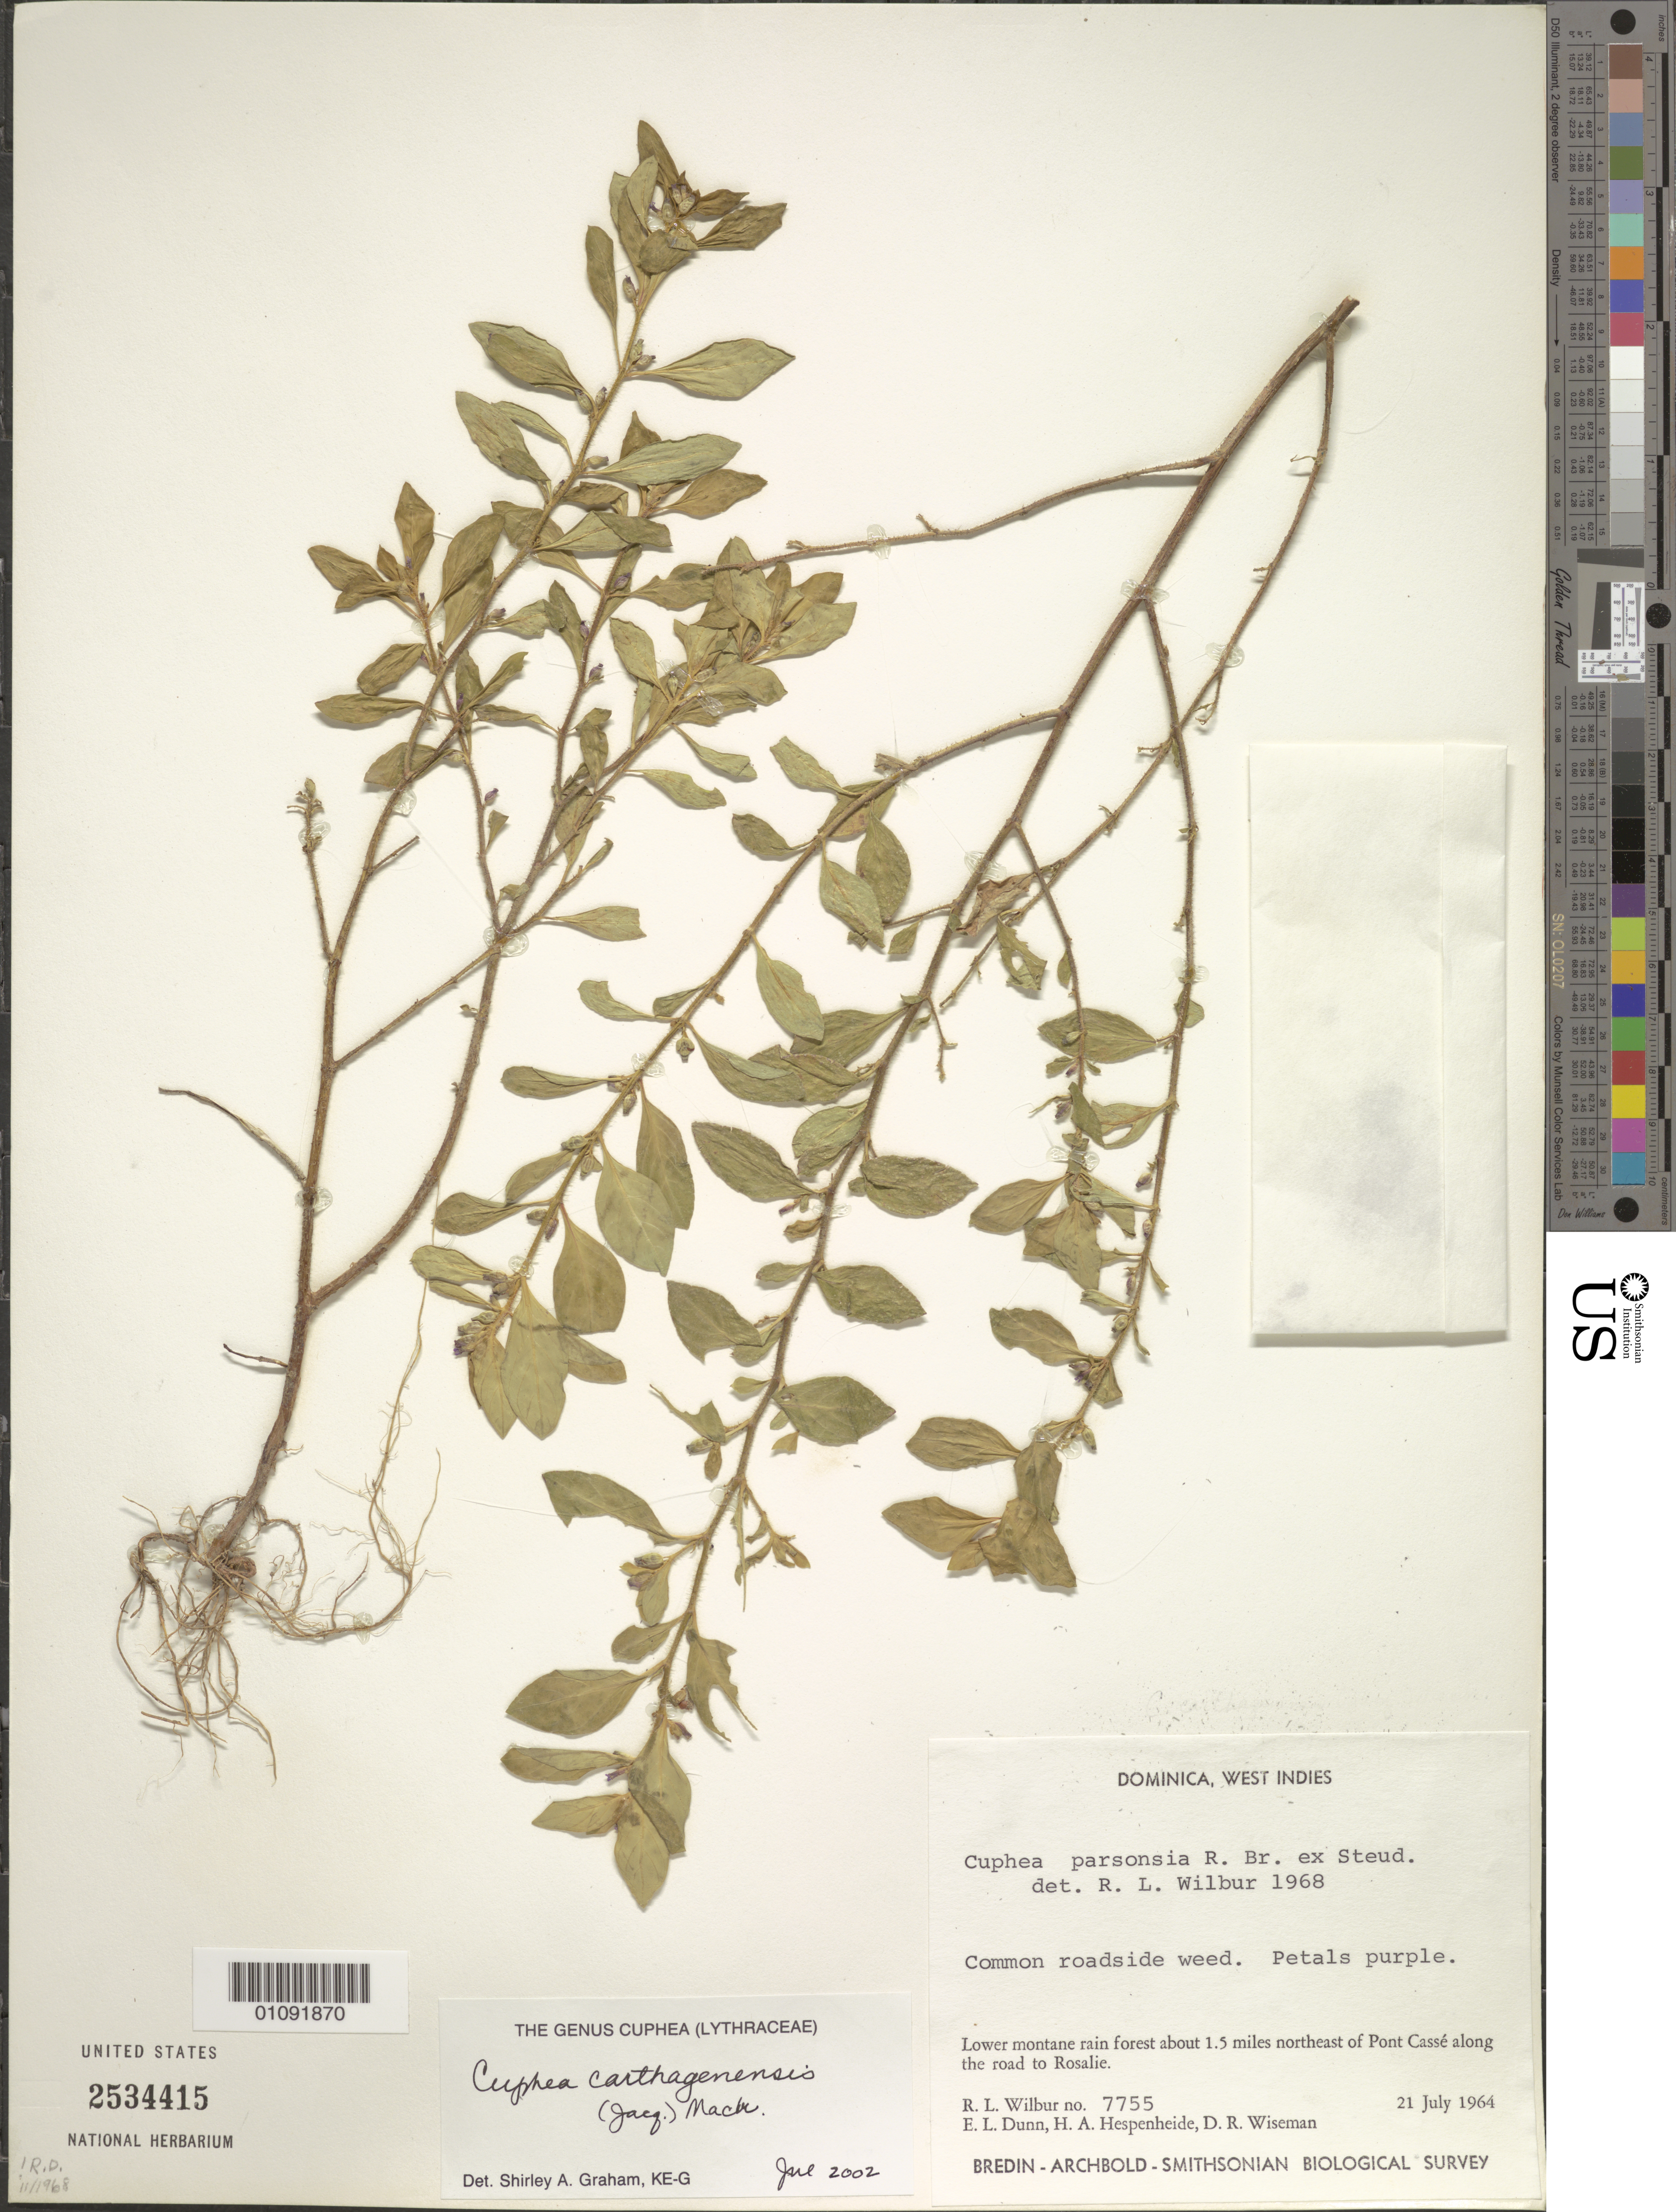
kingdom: Plantae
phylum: Tracheophyta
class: Magnoliopsida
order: Myrtales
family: Lythraceae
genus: Cuphea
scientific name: Cuphea carthagenensis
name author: (Jacq.) J.F. Macbr.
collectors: R. L. Wilbur, E. Dunn, H. A. Hespenheide & D. R. Wiseman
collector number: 7755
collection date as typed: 21 Jul 1964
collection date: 1964-07-21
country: Dominica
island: Dominica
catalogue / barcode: US 2534415